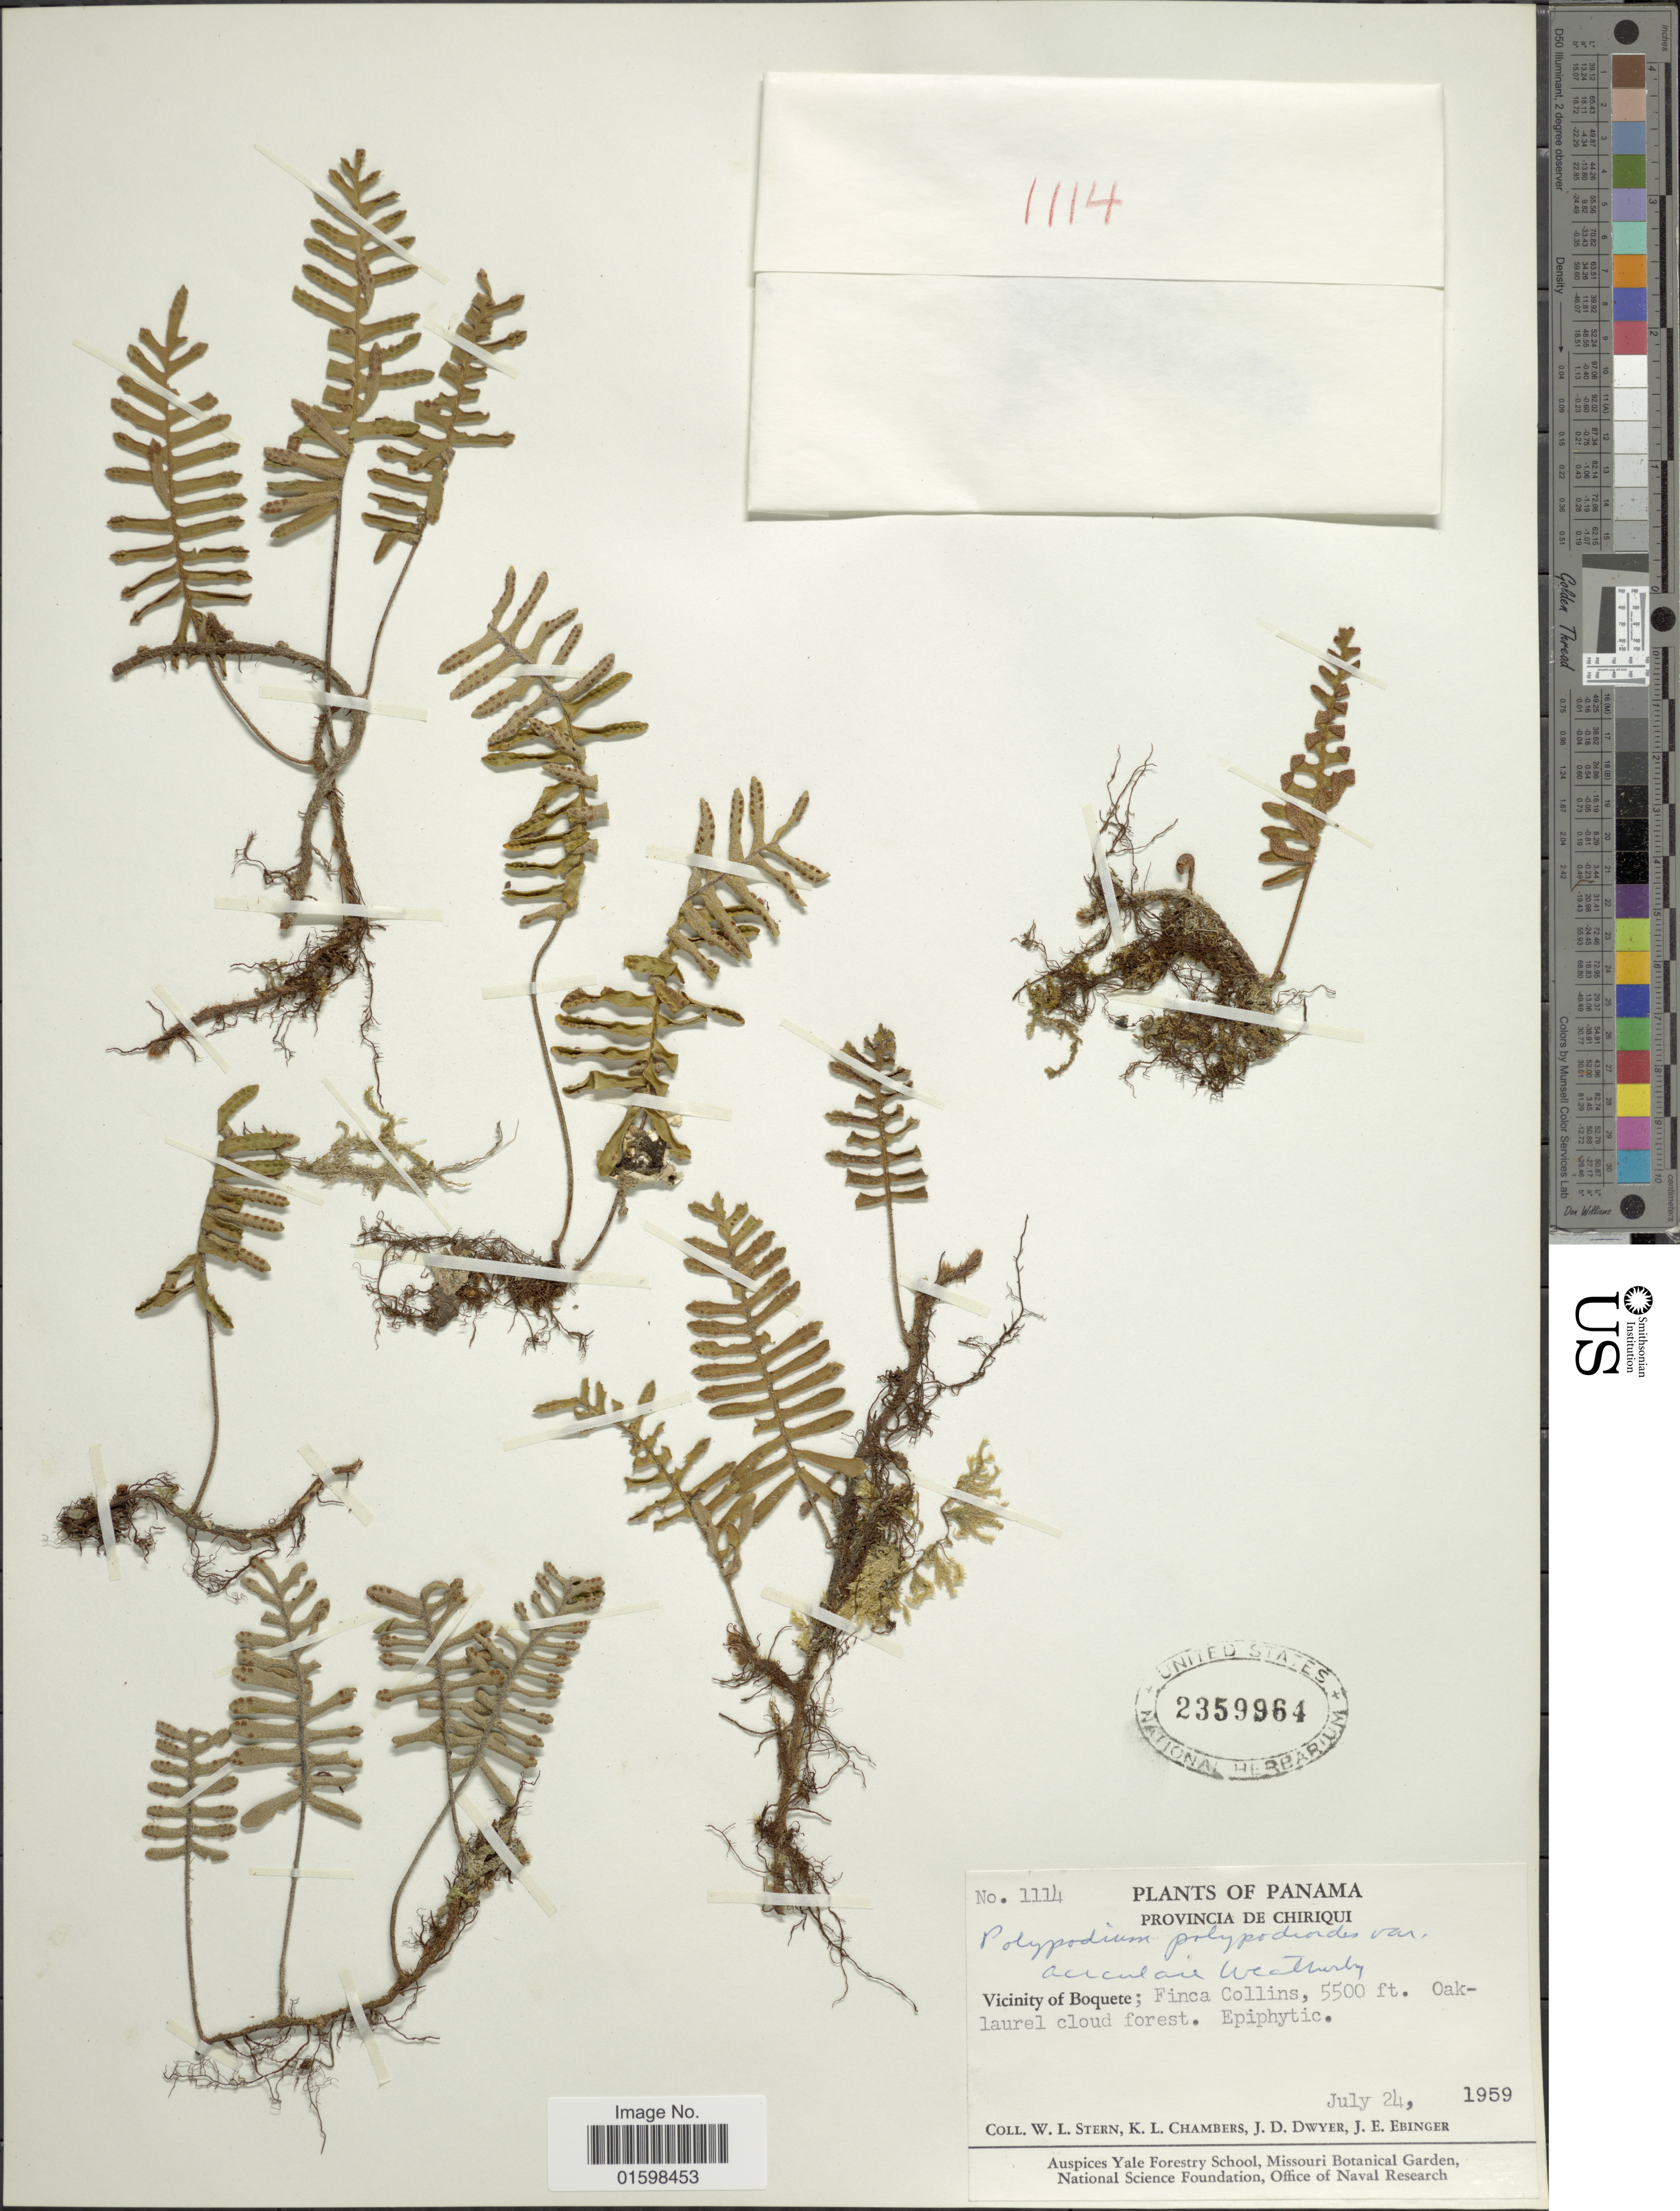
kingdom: Plantae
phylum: Tracheophyta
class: Polypodiopsida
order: Polypodiales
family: Polypodiaceae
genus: Pleopeltis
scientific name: Pleopeltis polypodioides var. acicularis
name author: (Weath.) E.G. Andrews & Windham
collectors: W. L. Stern, K. Chambers, J. D. Dwyer & J. Ebinger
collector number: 1114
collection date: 1959-07-24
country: Panama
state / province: Chiriqui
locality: Provincia de Chiriqui. Vicinity of Boquete; Finca Collins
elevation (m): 1676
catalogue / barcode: US 2359964